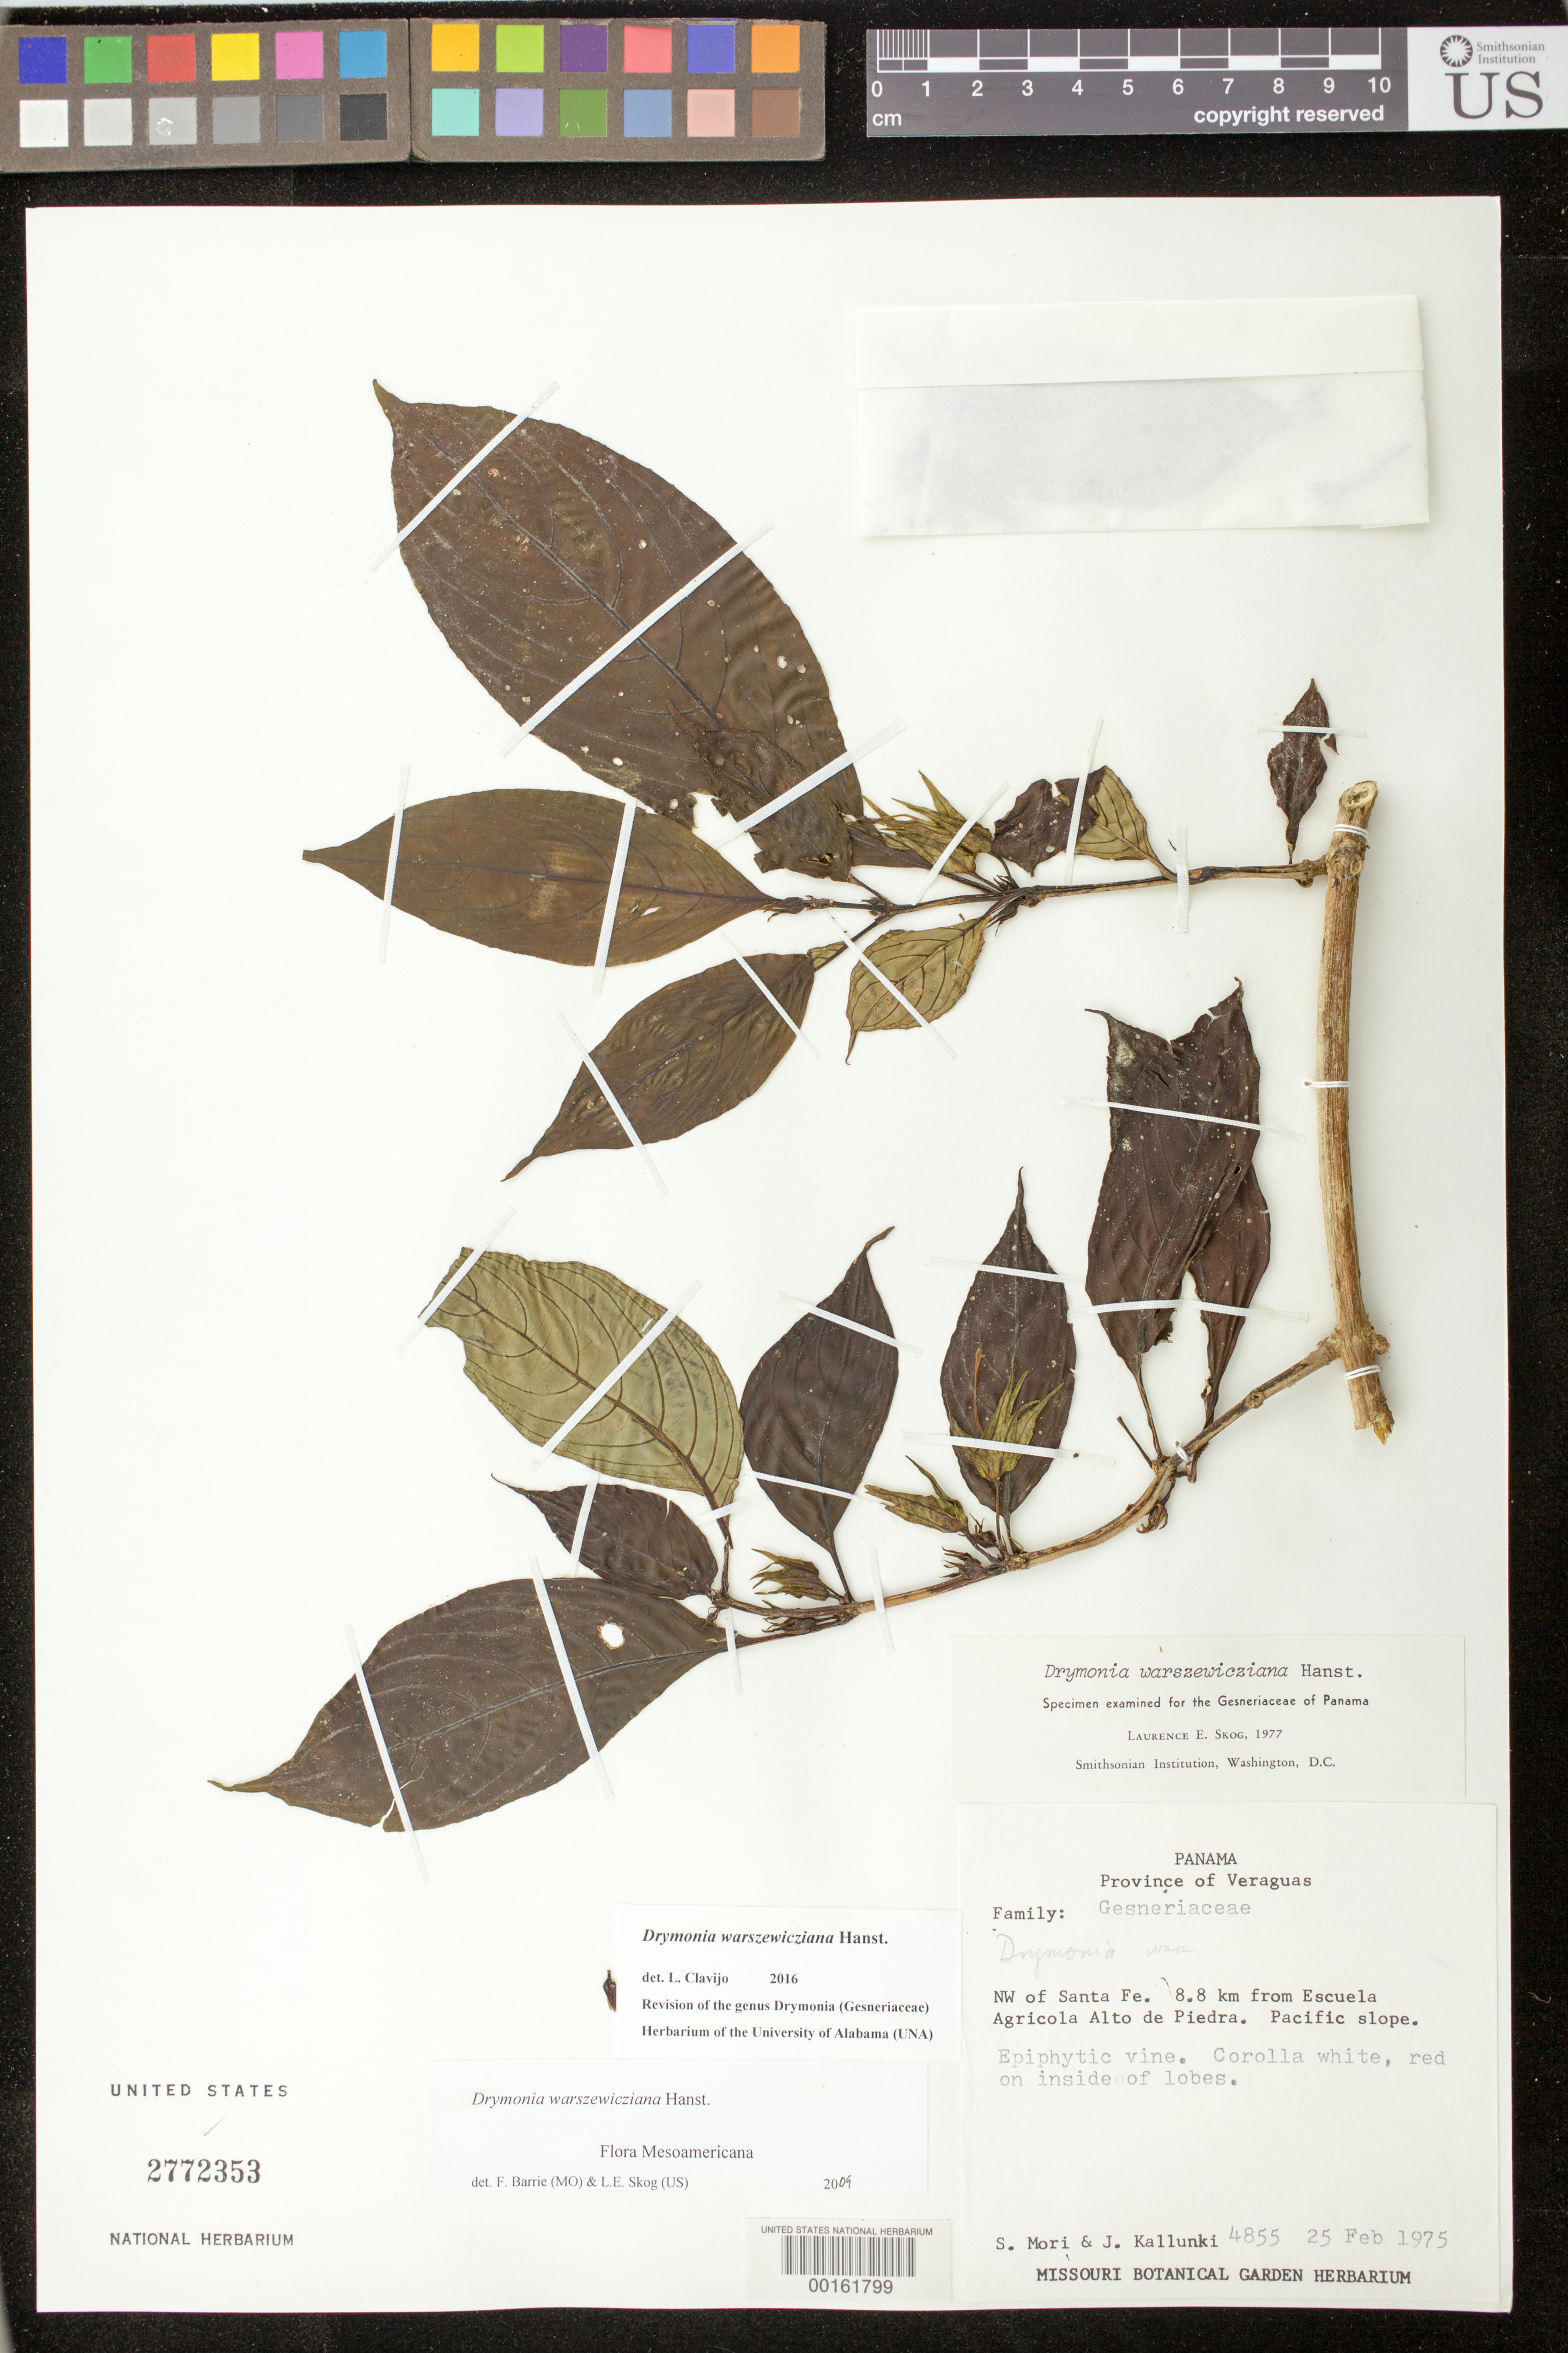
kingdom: Plantae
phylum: Tracheophyta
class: Magnoliopsida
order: Lamiales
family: Gesneriaceae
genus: Drymonia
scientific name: Drymonia warszewicziana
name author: Hanst.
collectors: S. Mori & J. Kallunki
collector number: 4855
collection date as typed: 25 Feb 1975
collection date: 1975-02-25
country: Panama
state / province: Veraguas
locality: NW of Santa Fe, 8.8 km from Escuela Agricola Alto de Piedra, Pacific slope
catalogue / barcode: US 2772353